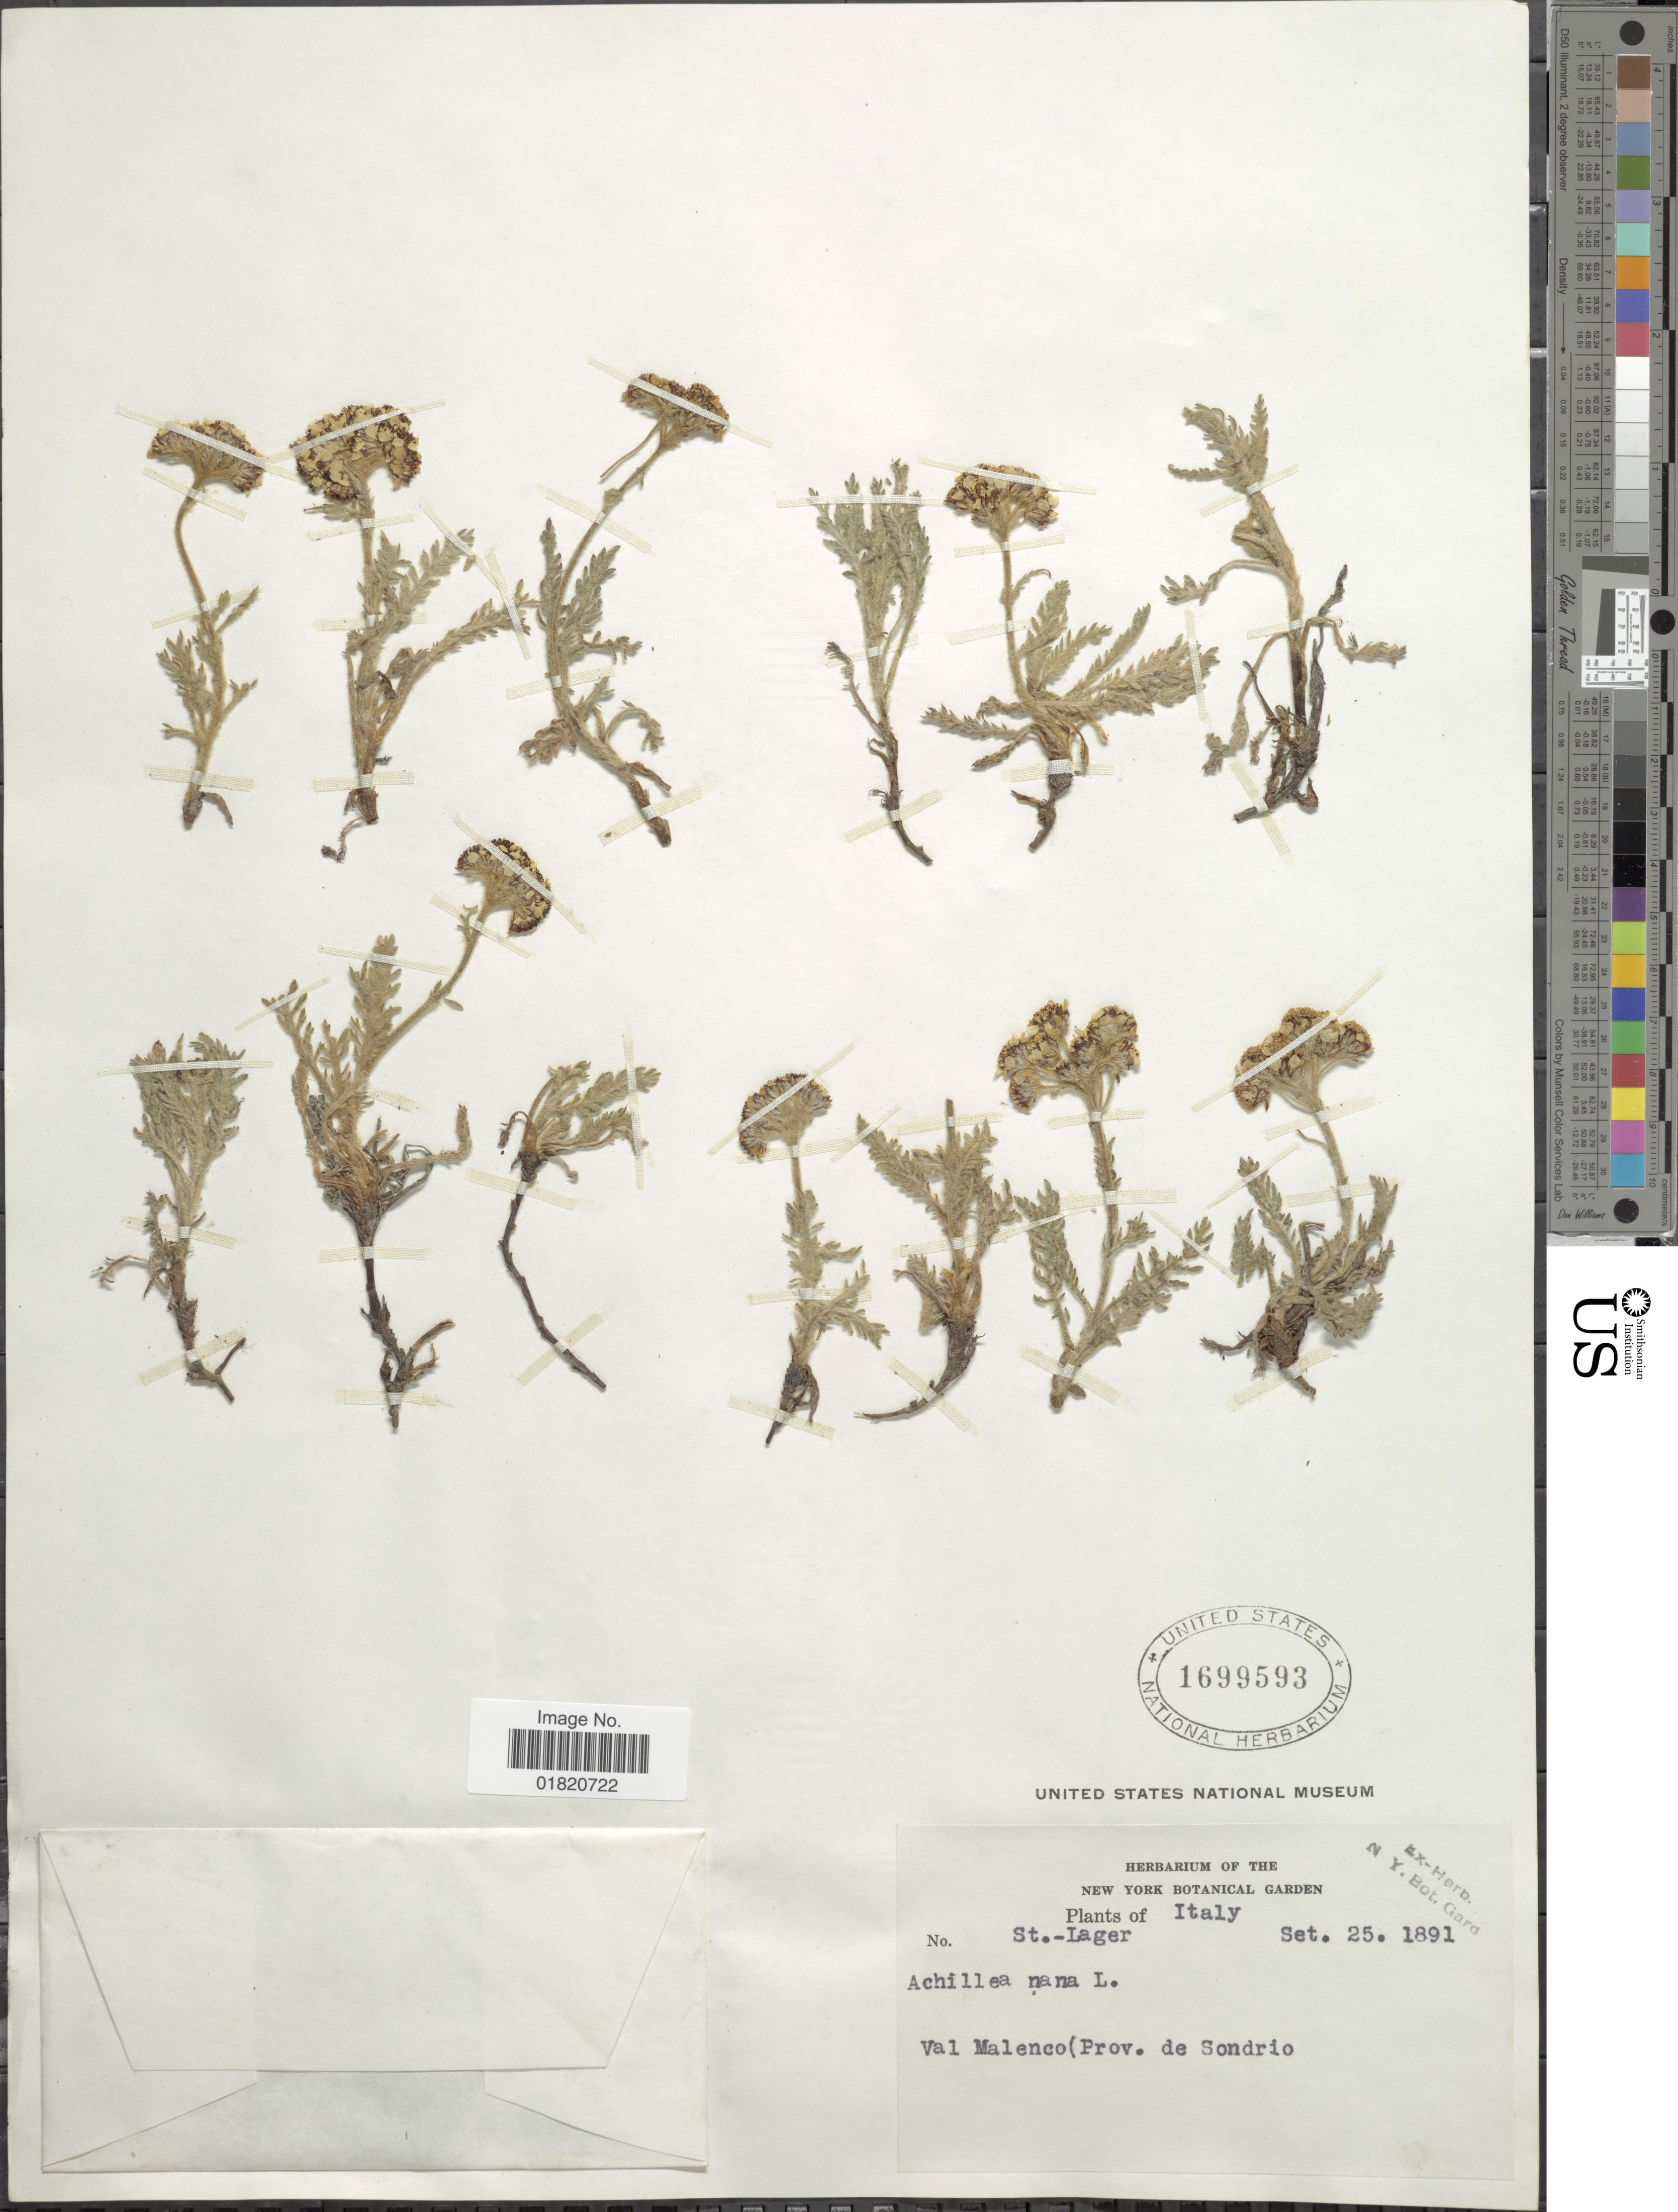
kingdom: Plantae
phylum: Tracheophyta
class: Magnoliopsida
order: Asterales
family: Asteraceae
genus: Achillea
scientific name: Achillea nana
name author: L.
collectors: -. St. Lager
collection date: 1891-09-25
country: Italy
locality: Val Malenco (Prov. de Sondrio)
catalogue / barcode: US 1699593